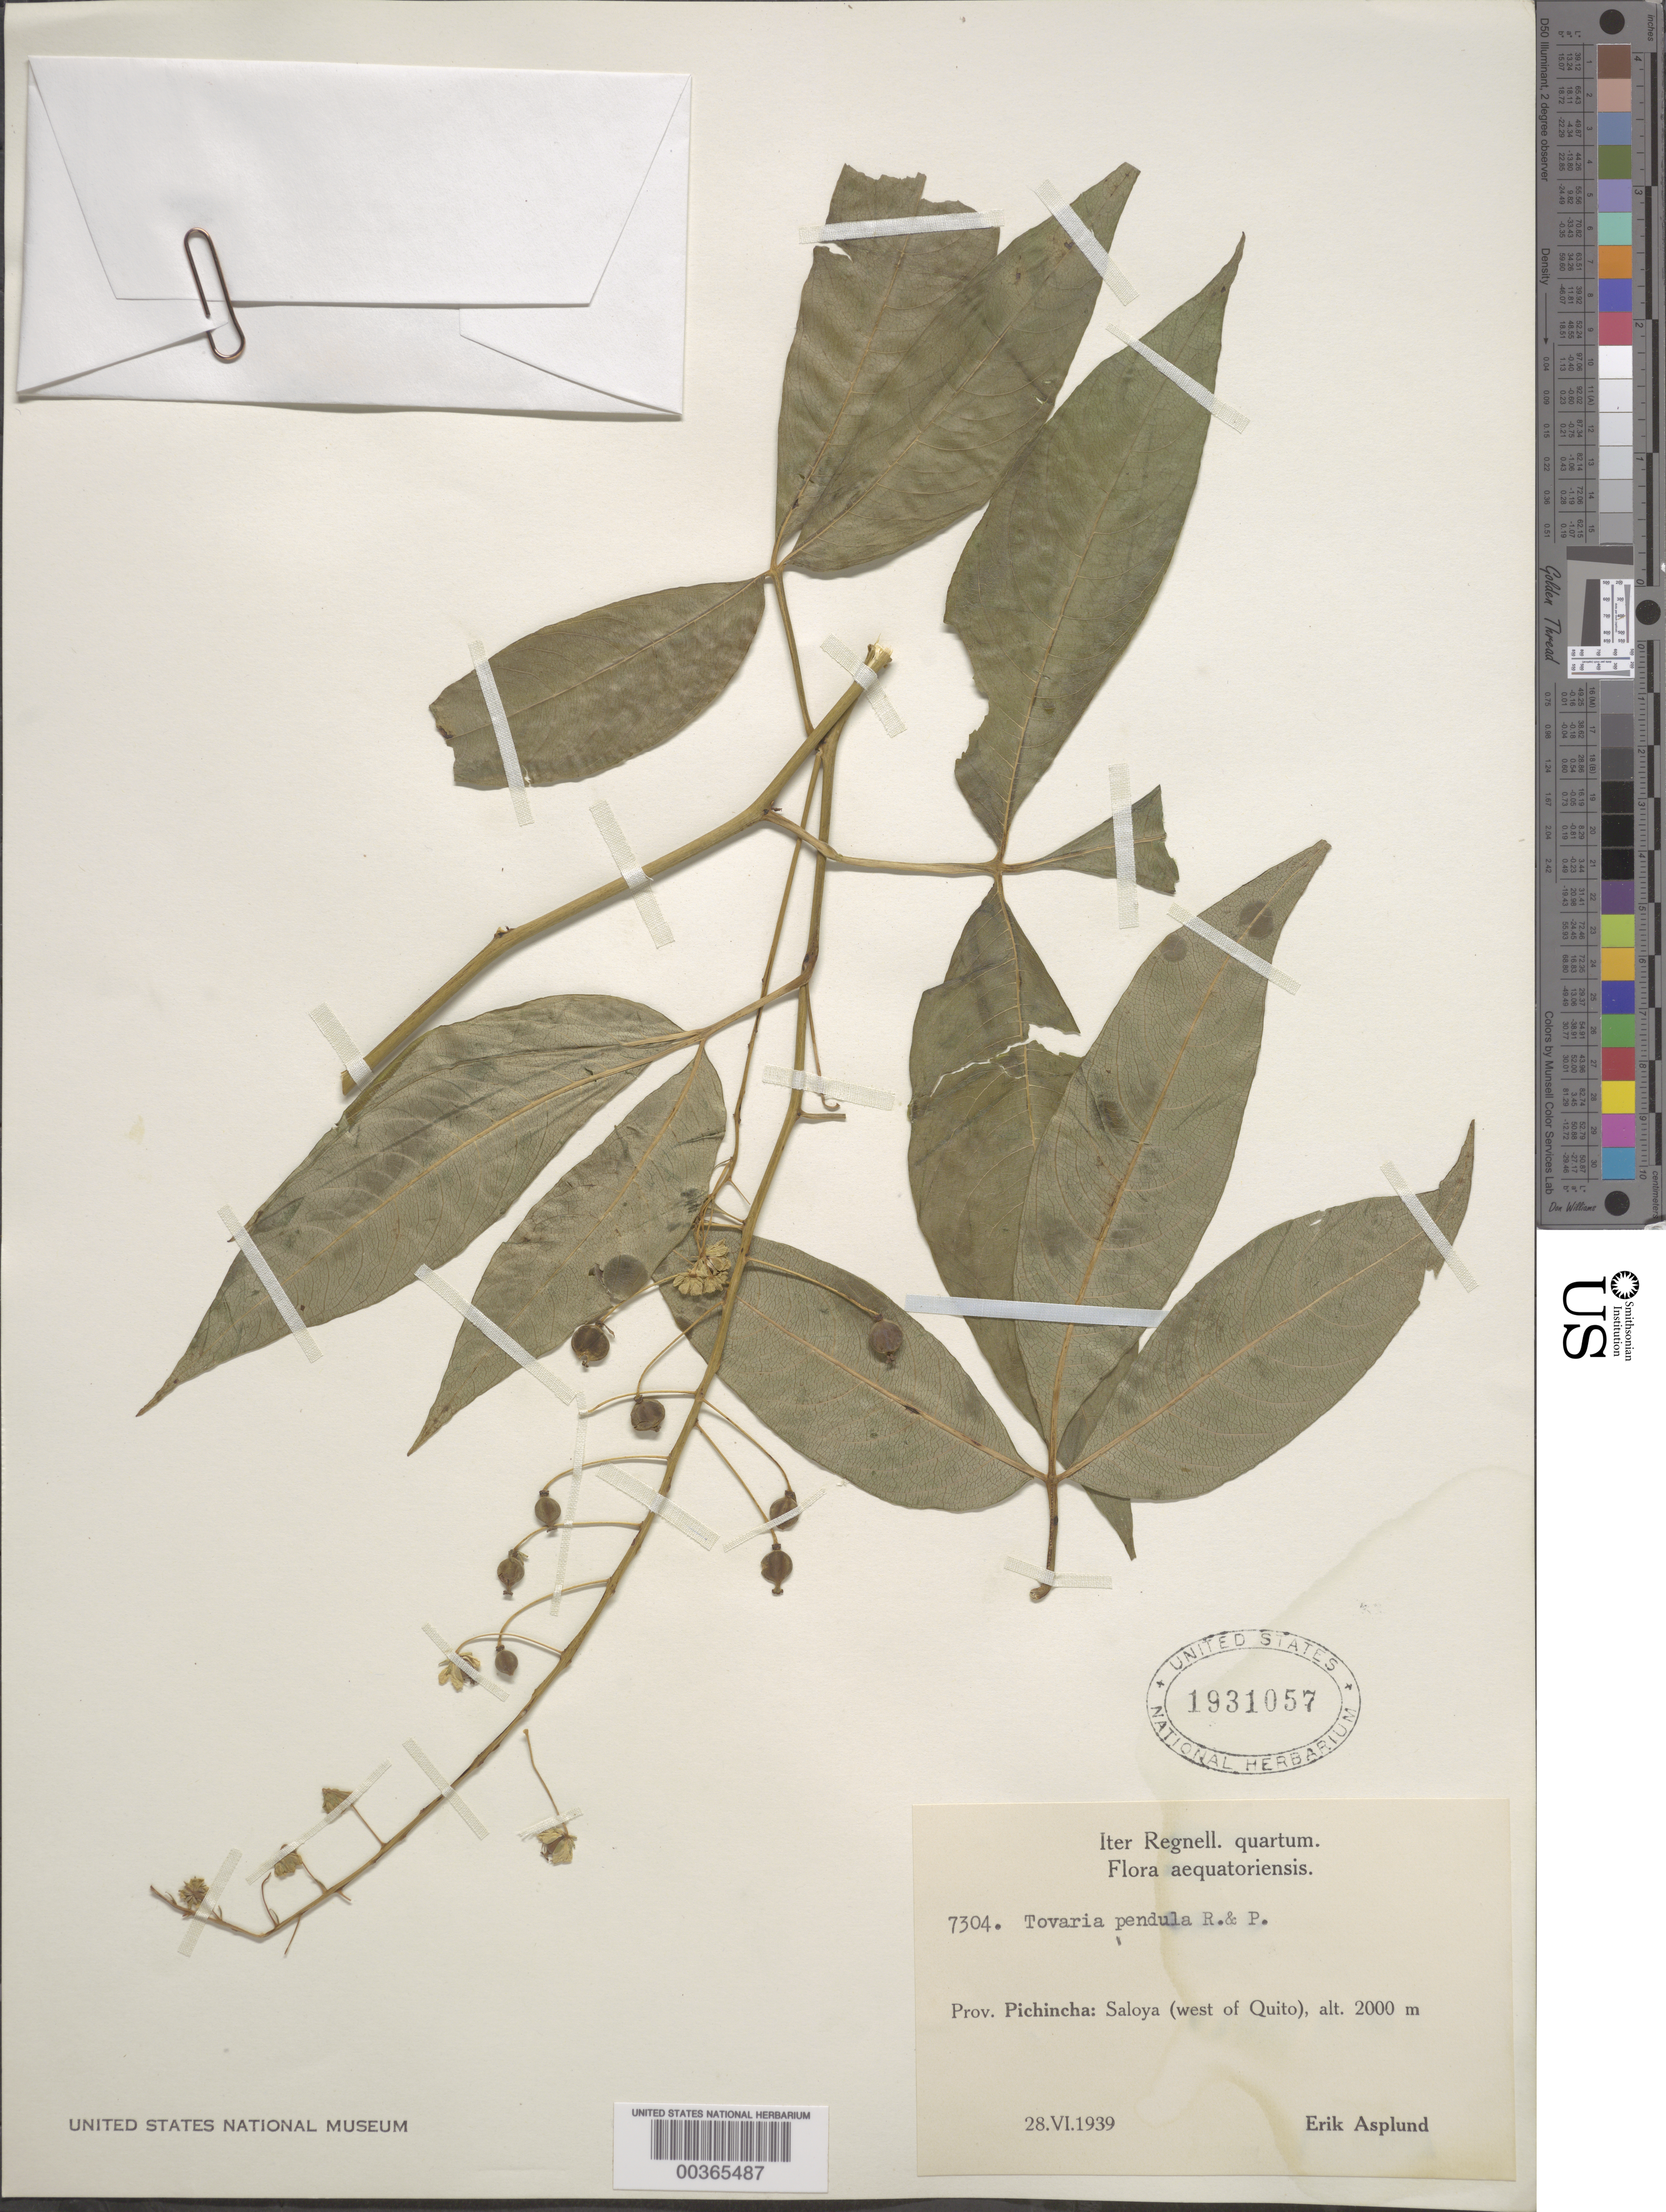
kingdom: Plantae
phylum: Tracheophyta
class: Magnoliopsida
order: Brassicales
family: Tovariaceae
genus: Tovaria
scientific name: Tovaria pendula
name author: Ruiz & Pav.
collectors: E. Asplund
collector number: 7304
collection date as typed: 28 Jun 1939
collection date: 1939-06-28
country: Ecuador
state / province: Pichincha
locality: Saloya, W ofquito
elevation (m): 2000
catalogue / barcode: US 1931057